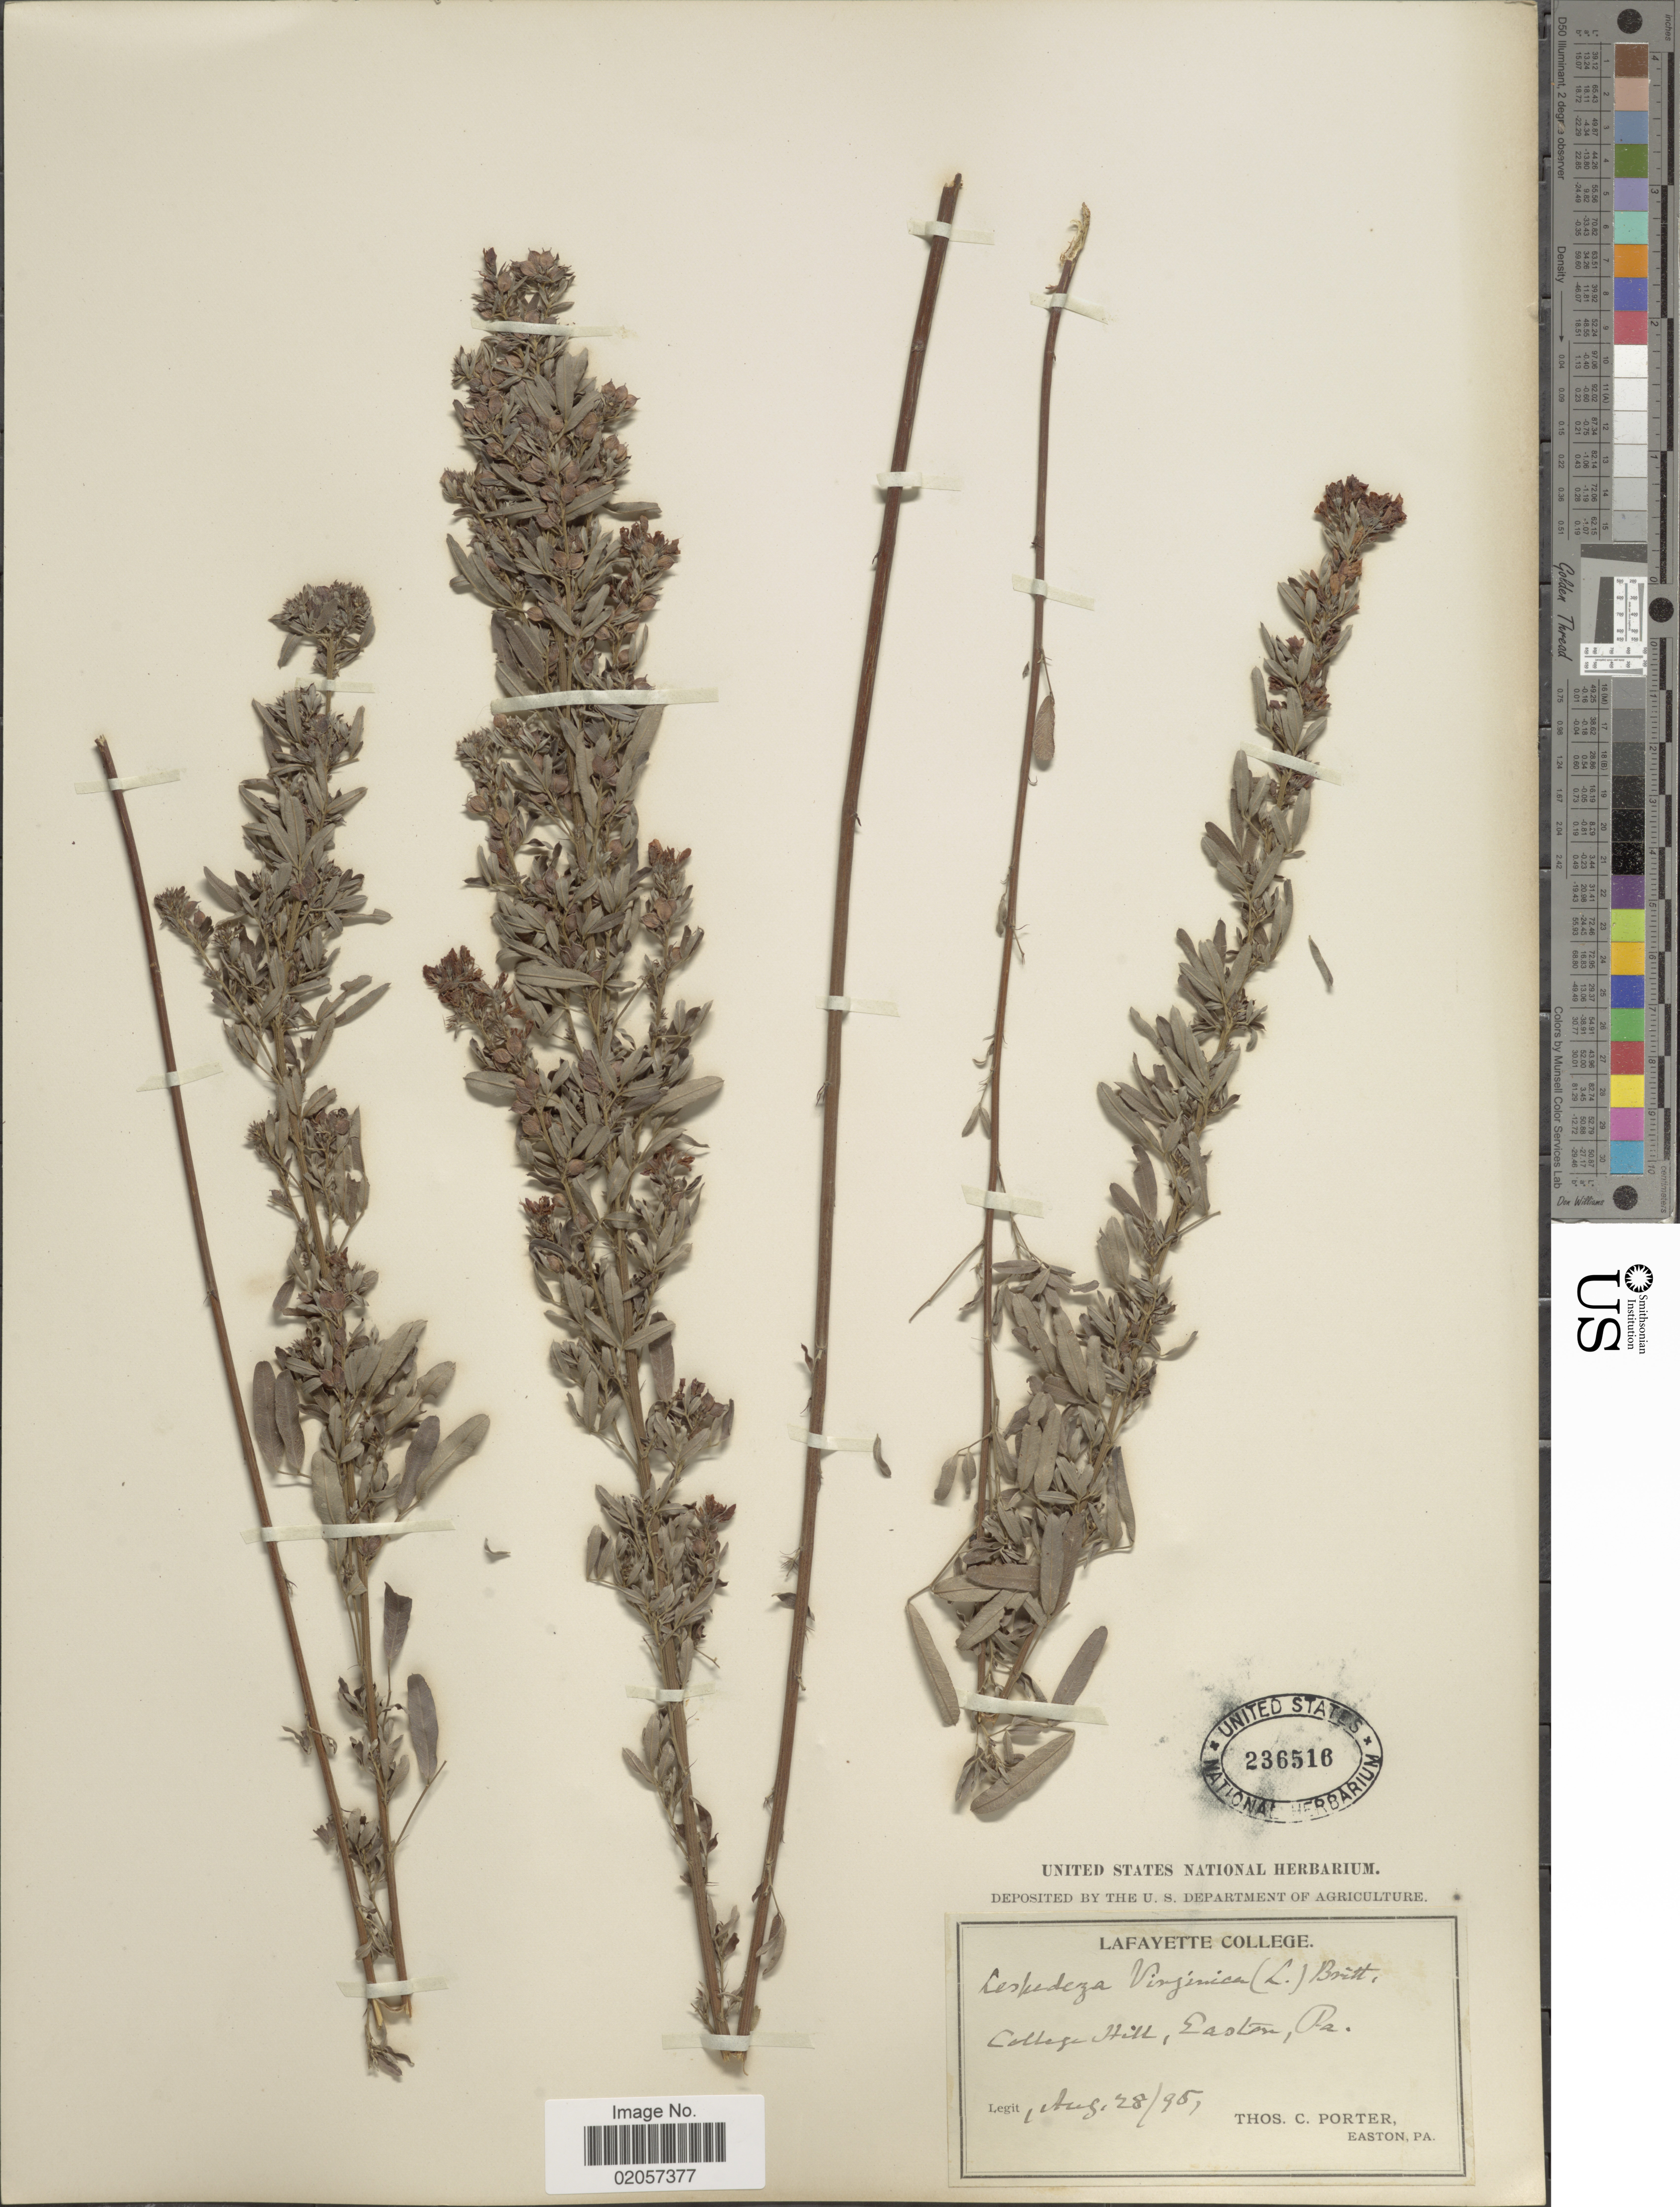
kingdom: Plantae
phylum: Tracheophyta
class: Magnoliopsida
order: Fabales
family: Fabaceae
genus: Lespedeza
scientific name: Lespedeza virginica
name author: (L.) Britton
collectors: T. Porter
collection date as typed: Transcribed d/m/y: 28/8/95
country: United States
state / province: Pennsylvania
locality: College Hill, Eastern, Pa.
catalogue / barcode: US 236516